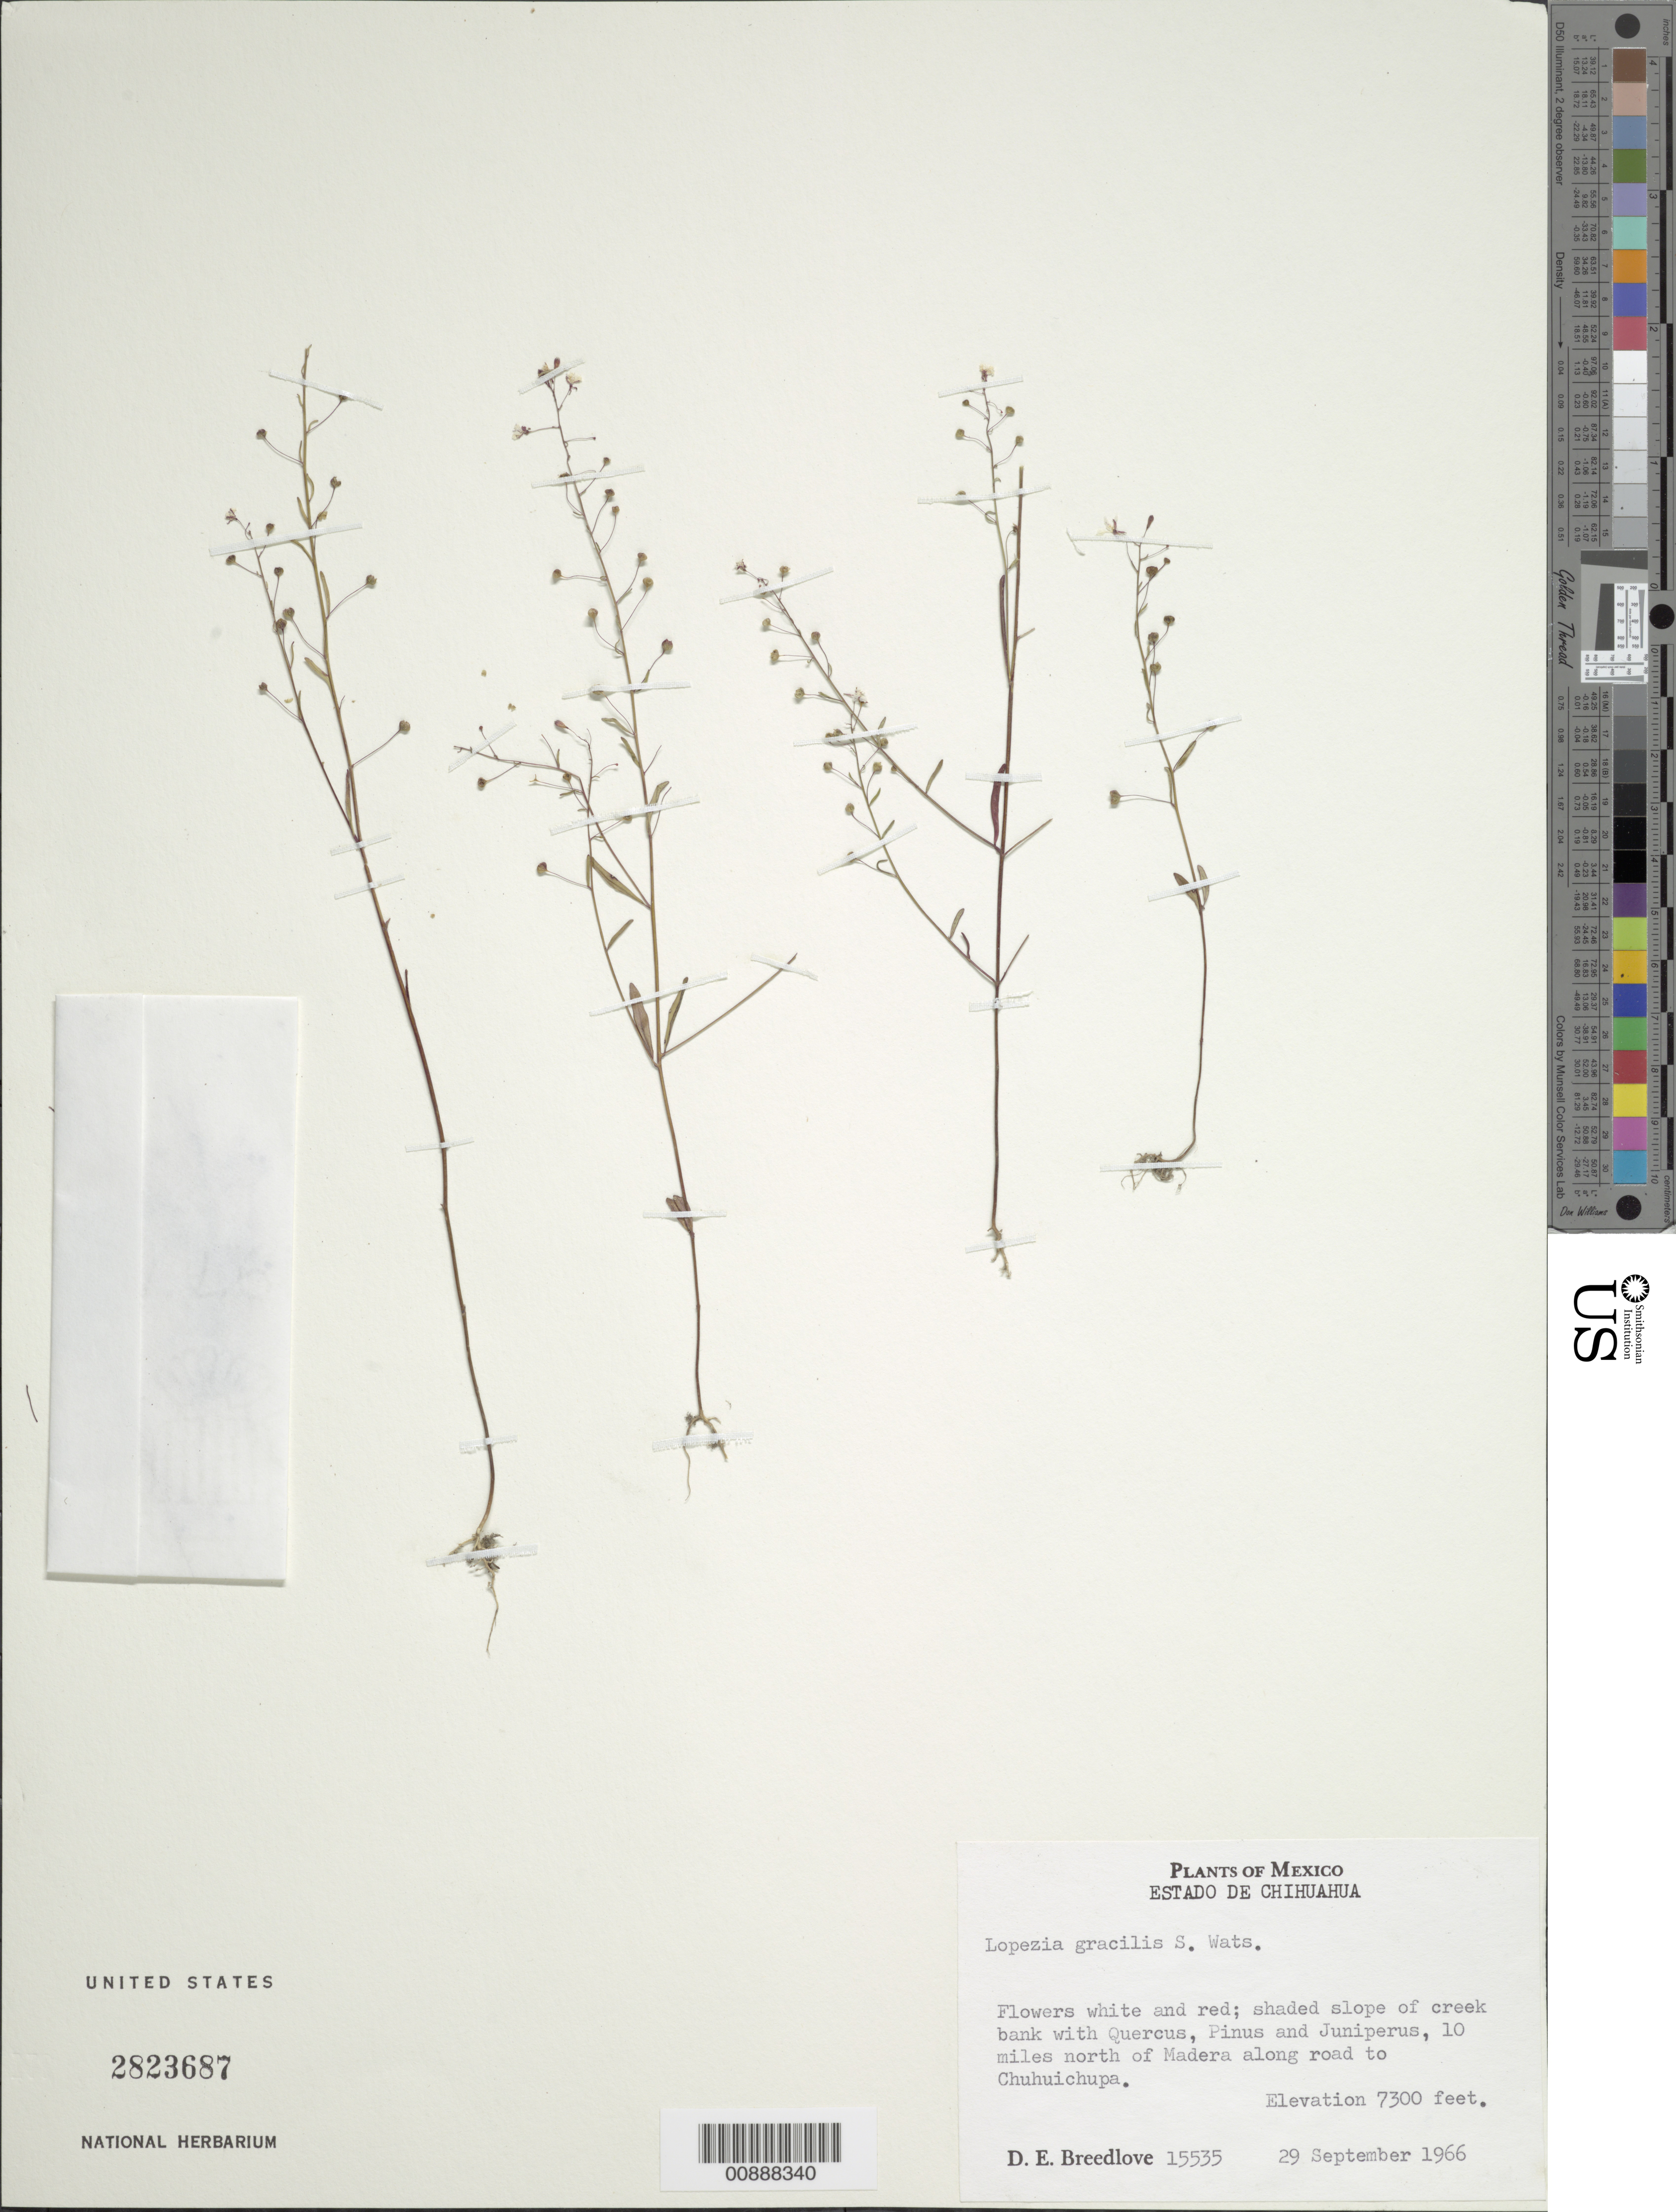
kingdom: Plantae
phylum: Tracheophyta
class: Magnoliopsida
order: Myrtales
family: Onagraceae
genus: Lopezia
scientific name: Lopezia gracilis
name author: S. Watson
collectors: D. E. Breedlove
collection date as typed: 29 Sep 1966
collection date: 1966-09-29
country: Mexico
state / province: Chihuahua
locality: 10 miles north of Madera along road to Chuhuichupa, Chihuahua.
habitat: Shaded slope of creek bank with Quercus, Pinus and Juniperis.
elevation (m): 2225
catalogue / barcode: US 2823687